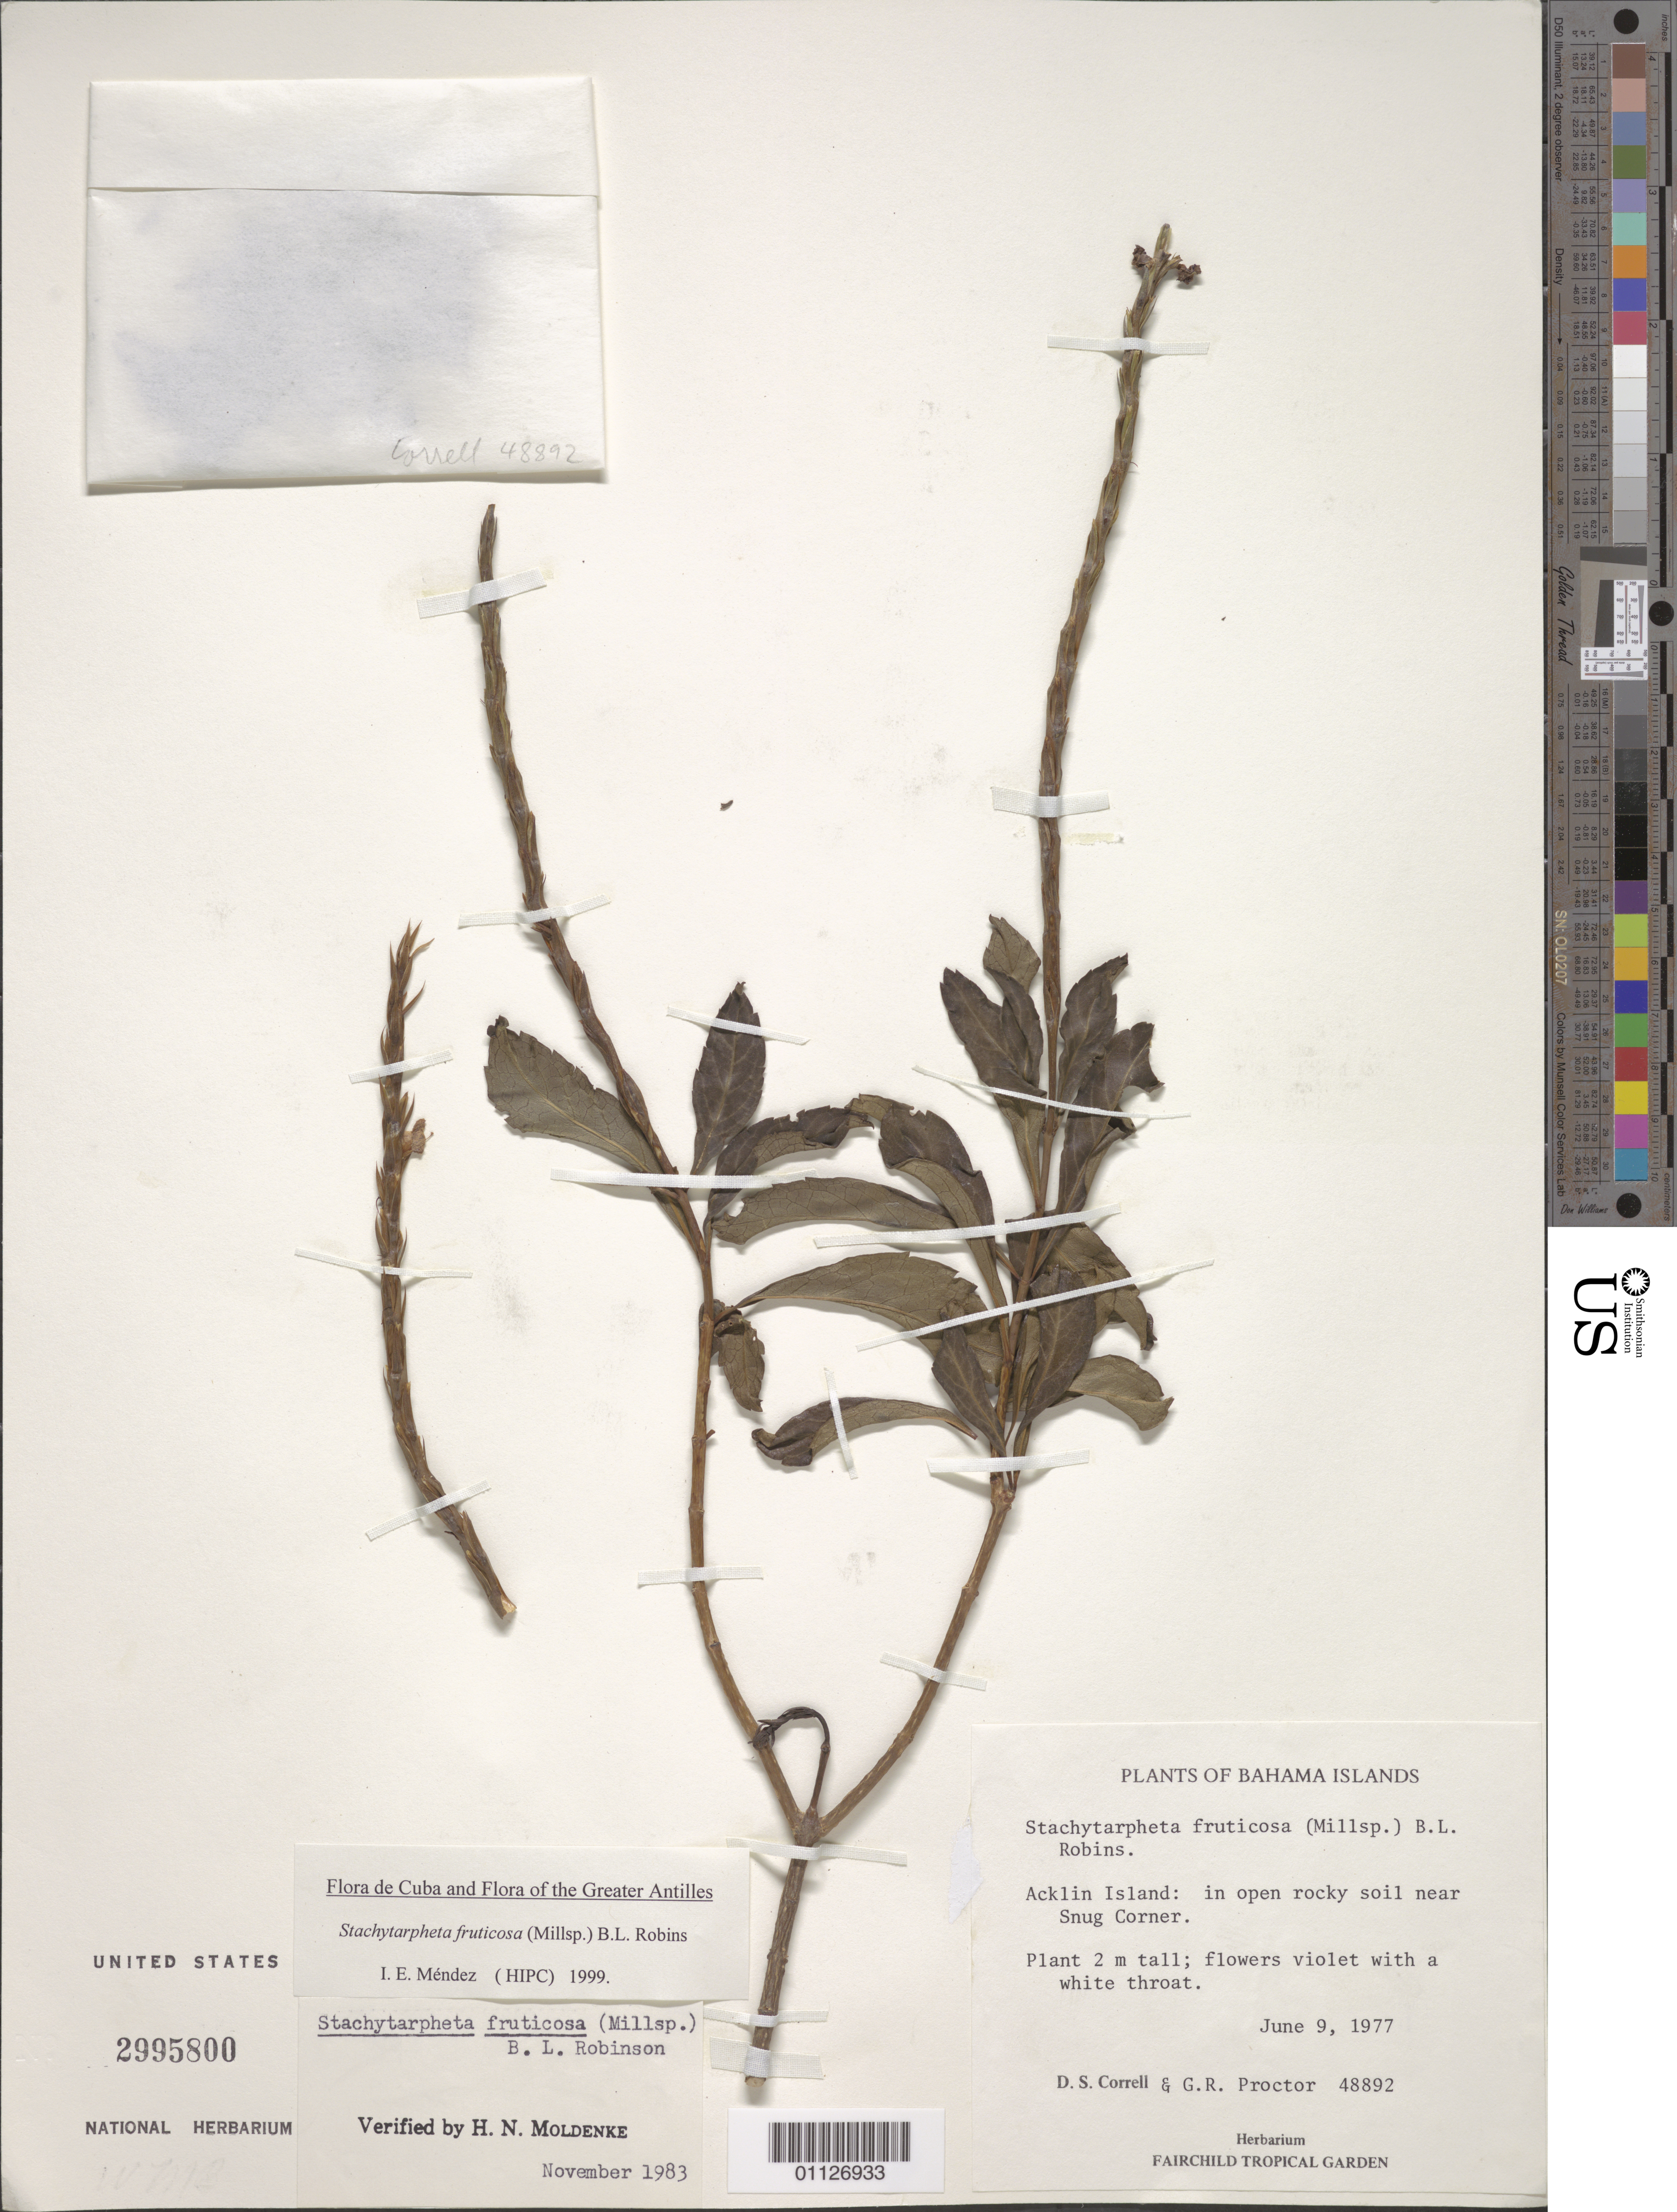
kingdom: Plantae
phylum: Tracheophyta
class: Magnoliopsida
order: Lamiales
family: Verbenaceae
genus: Stachytarpheta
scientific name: Stachytarpheta fruticosa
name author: (Millsp.) B.L. Rob.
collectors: D. S. Correll & G. R. Proctor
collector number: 48892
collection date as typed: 09 Jun 1977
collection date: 1977-06-09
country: Bahamas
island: Acklin's I.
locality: In open rocky soil near Snug Corner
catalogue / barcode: US 2995800